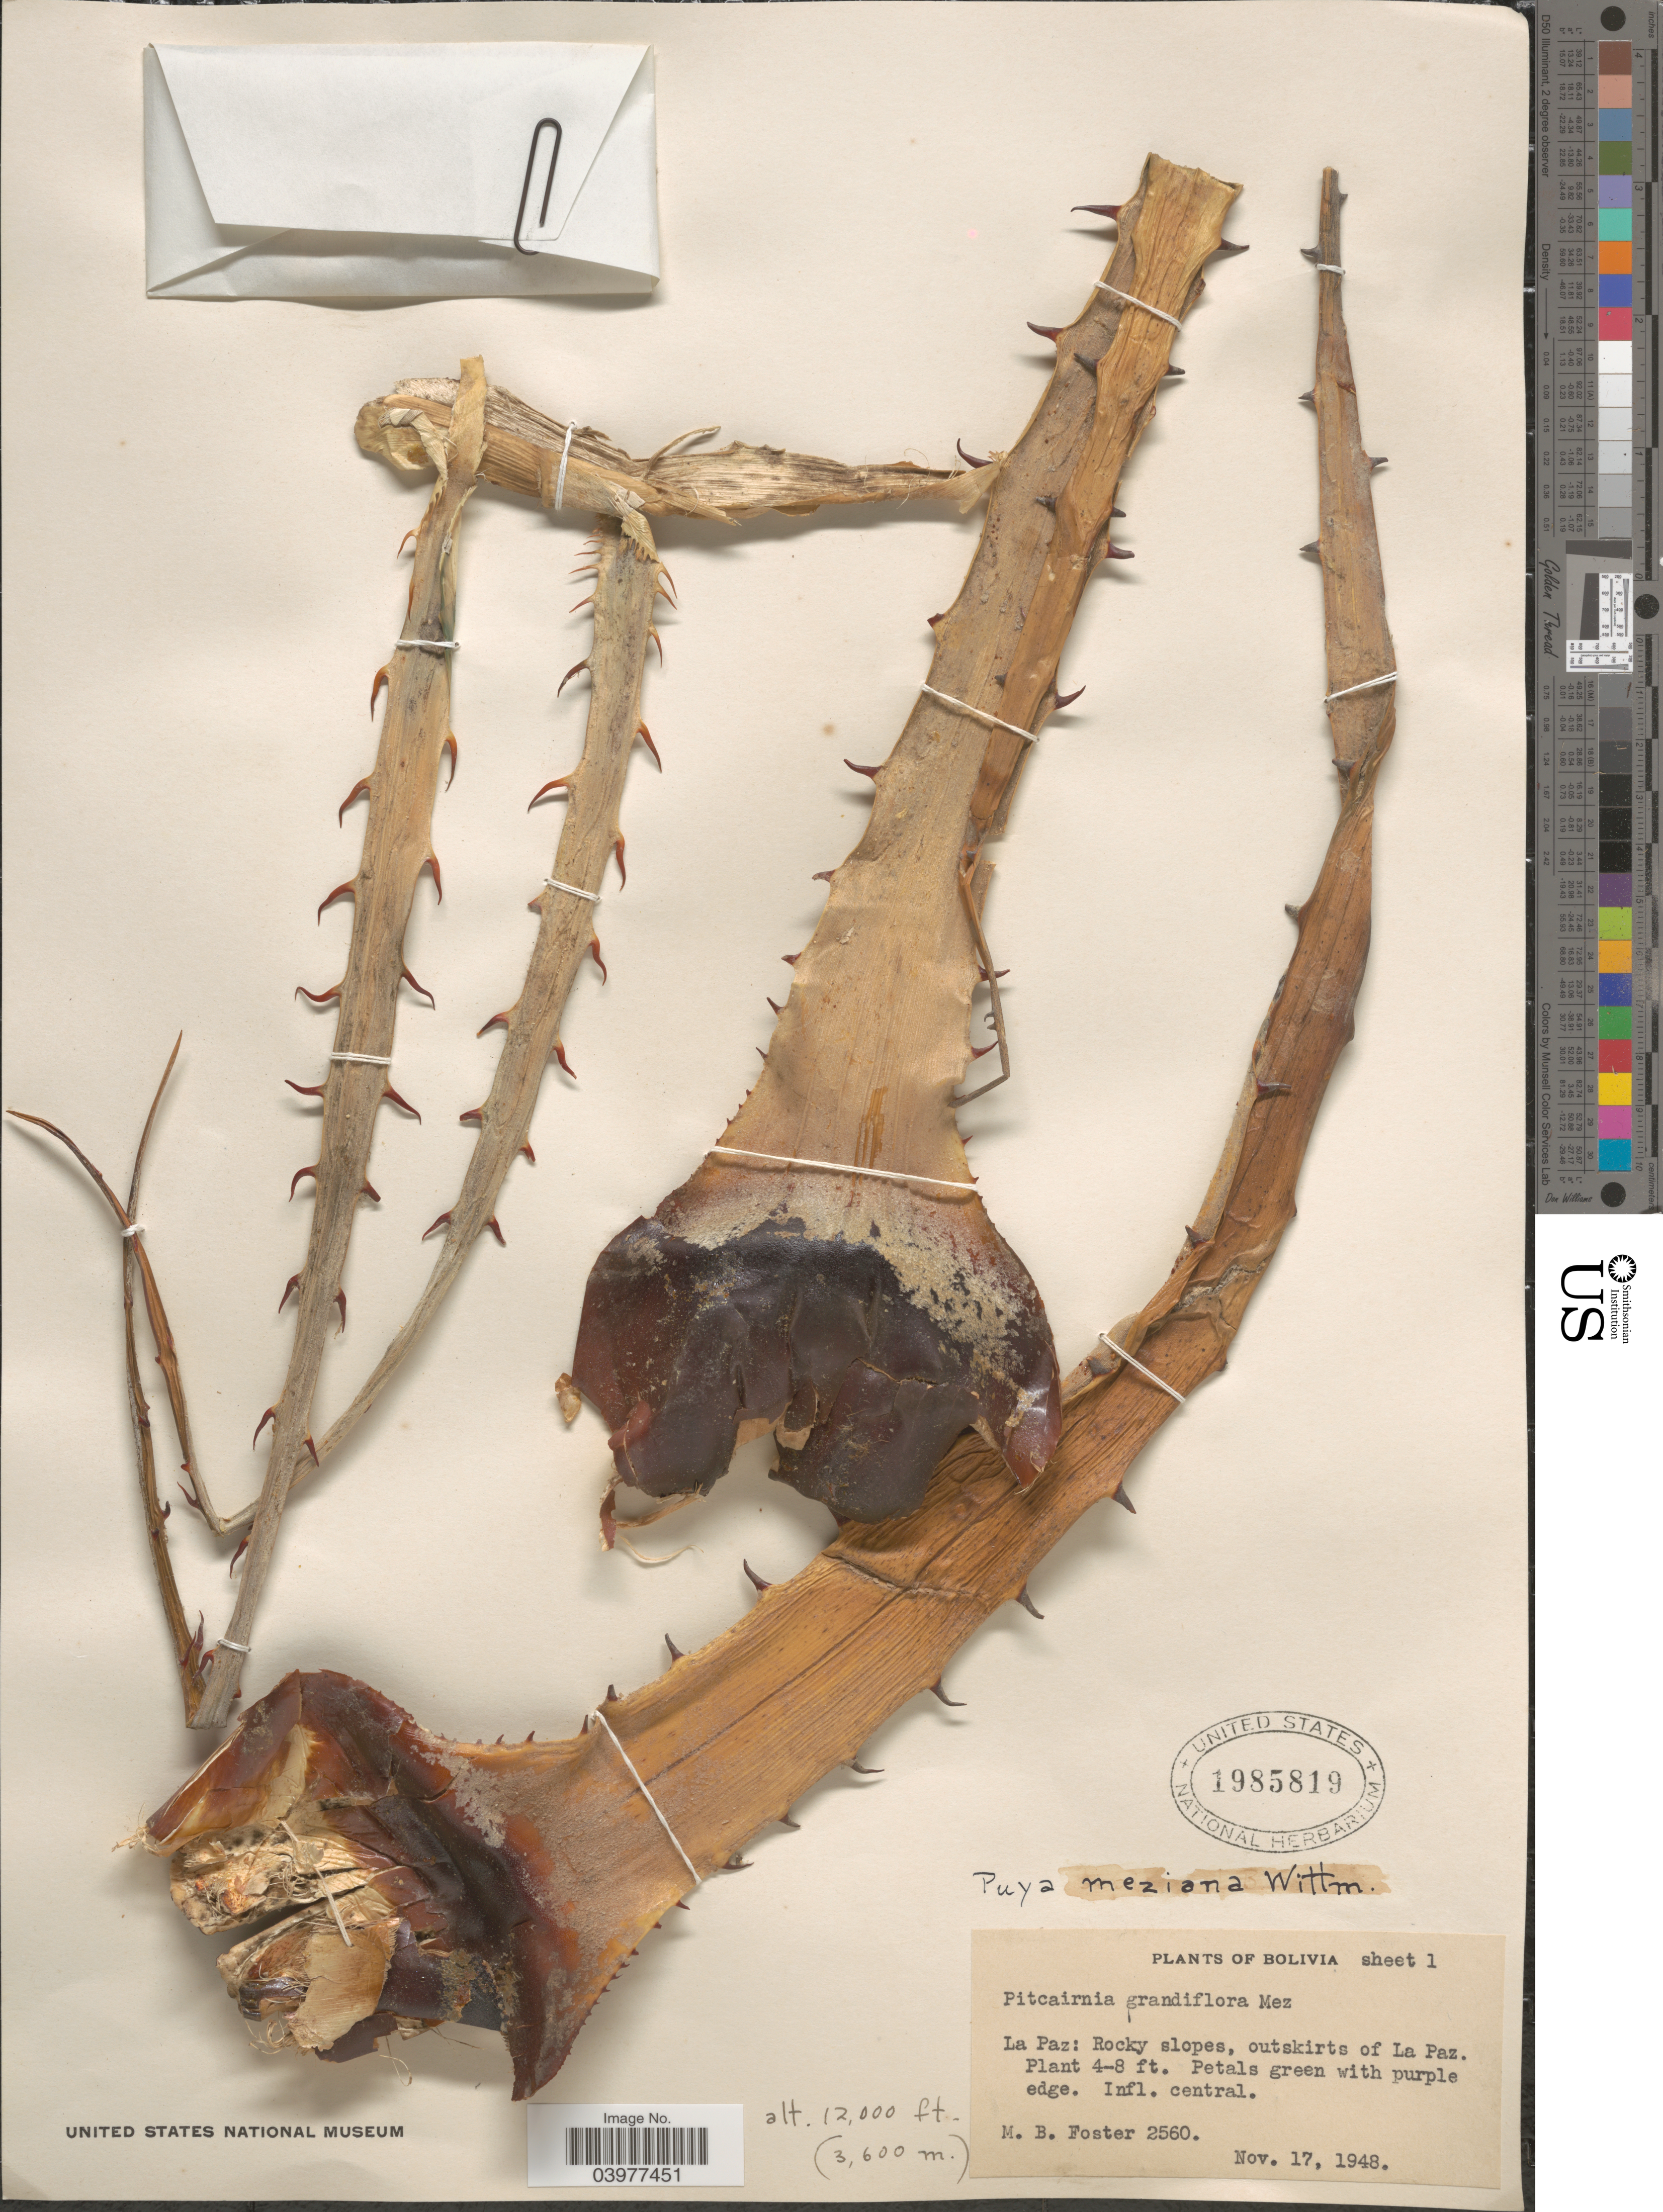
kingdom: Plantae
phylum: Tracheophyta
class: Liliopsida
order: Poales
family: Bromeliaceae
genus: Puya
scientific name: Puya meziana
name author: Wittm.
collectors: M. B. Foster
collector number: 2560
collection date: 1948-11-17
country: Bolivia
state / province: La Paz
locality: Rocky slopes, outskirts of La Paz.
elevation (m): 3600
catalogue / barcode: US 1985819